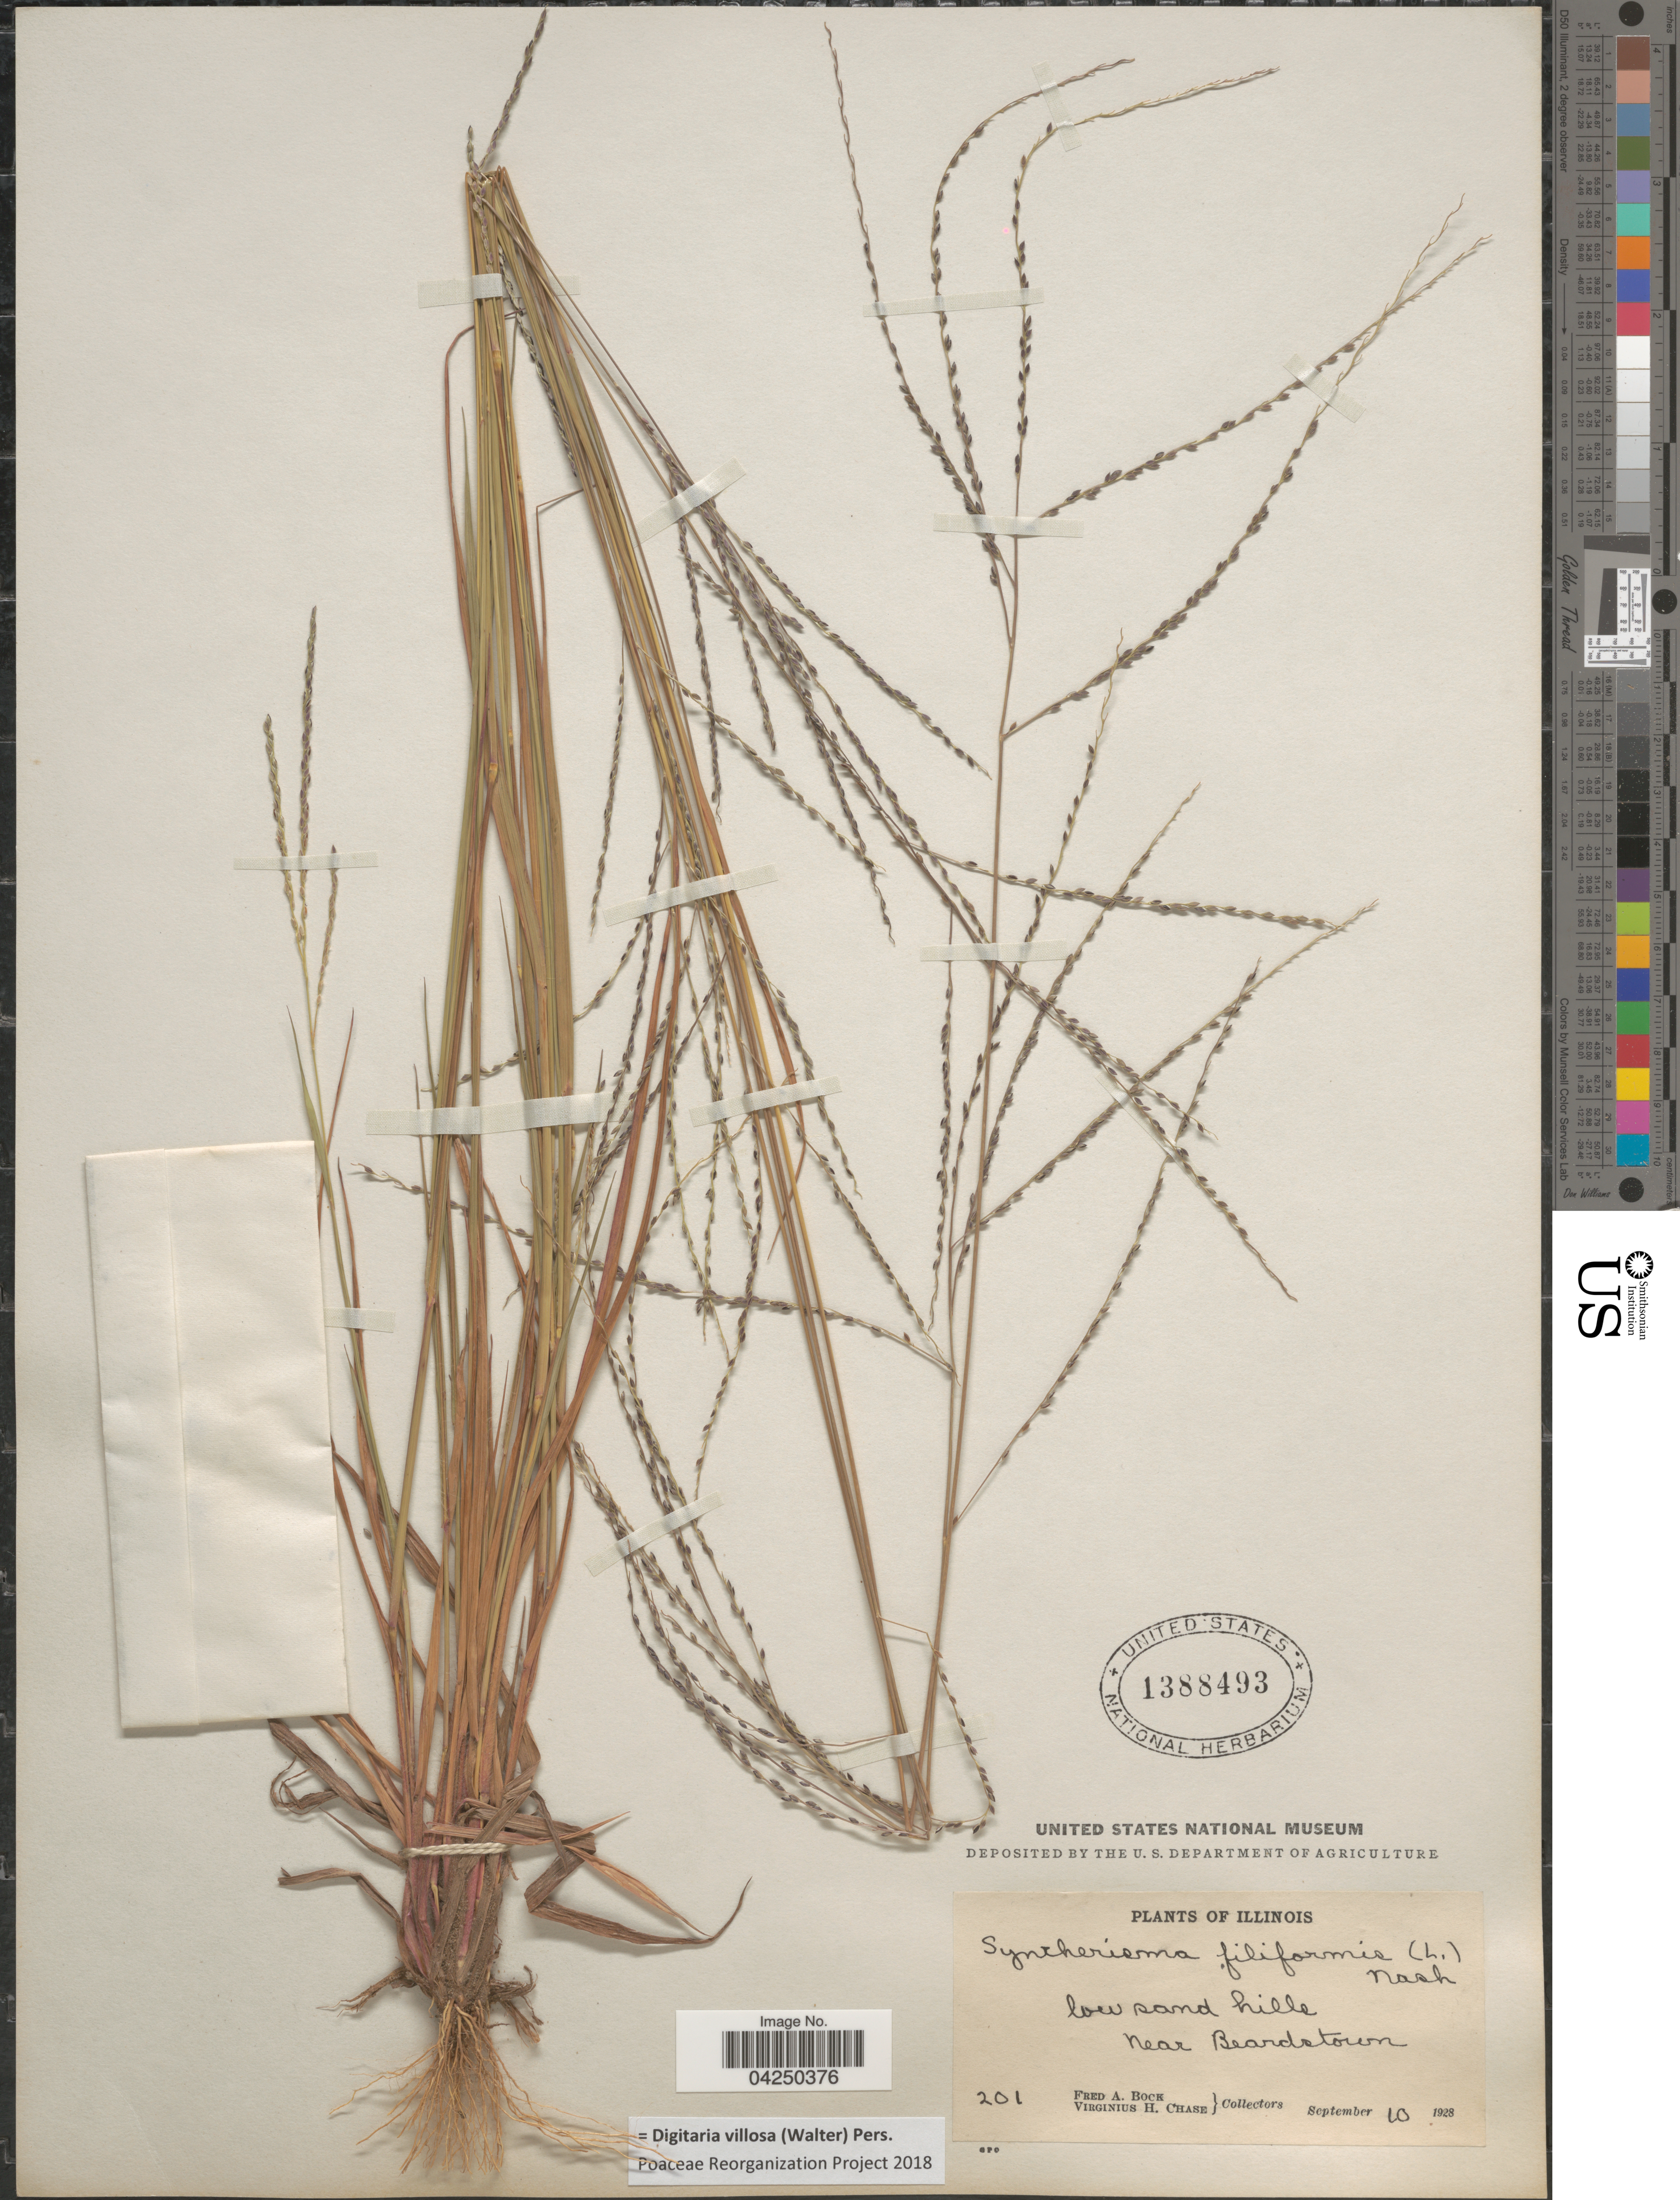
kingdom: Plantae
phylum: Tracheophyta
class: Liliopsida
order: Poales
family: Poaceae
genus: Digitaria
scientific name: Digitaria villosa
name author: (Walter) Pers.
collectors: F. Bock & V. H. Chase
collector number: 201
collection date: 1928-09-10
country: United States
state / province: Illinois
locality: Low sand hills. Near Beardstown.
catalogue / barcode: US 1388493